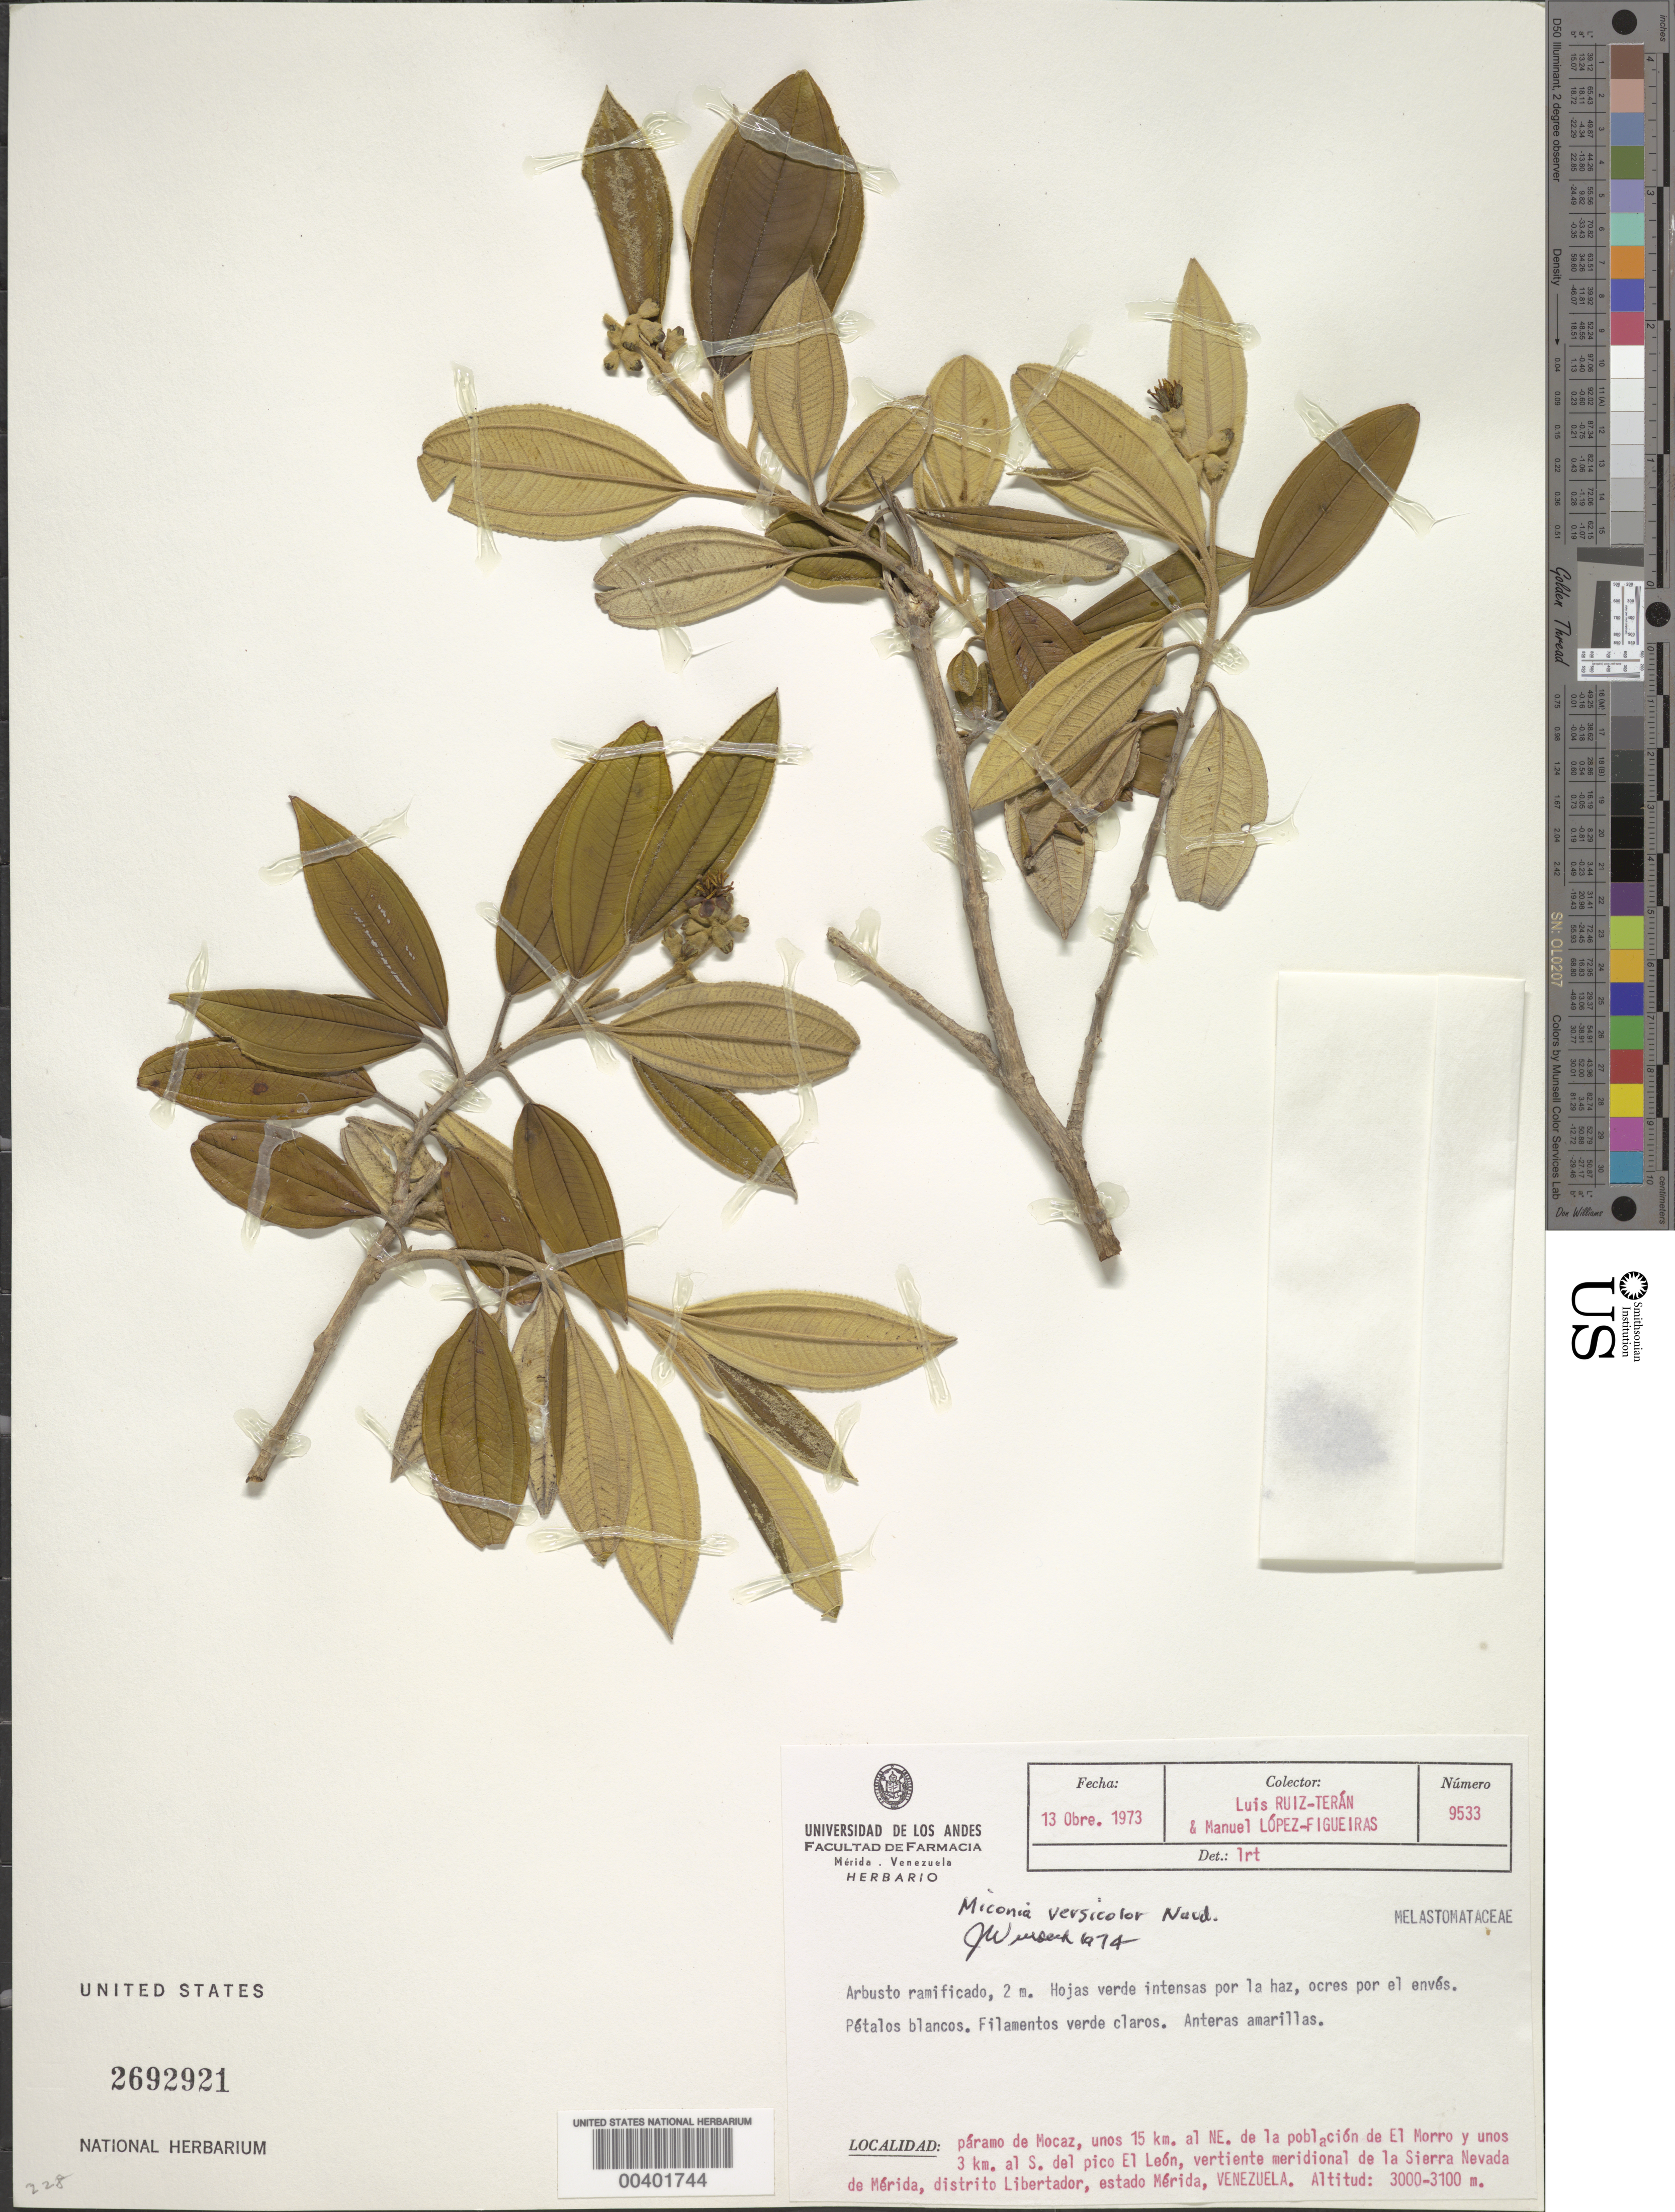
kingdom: Plantae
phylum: Tracheophyta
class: Magnoliopsida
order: Myrtales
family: Melastomataceae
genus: Miconia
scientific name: Miconia versicolor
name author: Naudin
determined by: Wurdack, John J., (US), US (UNITED STATES)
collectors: L. E. Ruíz-Terán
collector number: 9533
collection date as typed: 13 Oct 1973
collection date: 1973-10-13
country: Venezuela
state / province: Mérida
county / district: Libertador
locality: Páramo de Mocaz, unos 15 km. al NE. de la población de El Morro y unos 3 km. al S. del pico El León. Mocaz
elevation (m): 3000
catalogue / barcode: US 2692921